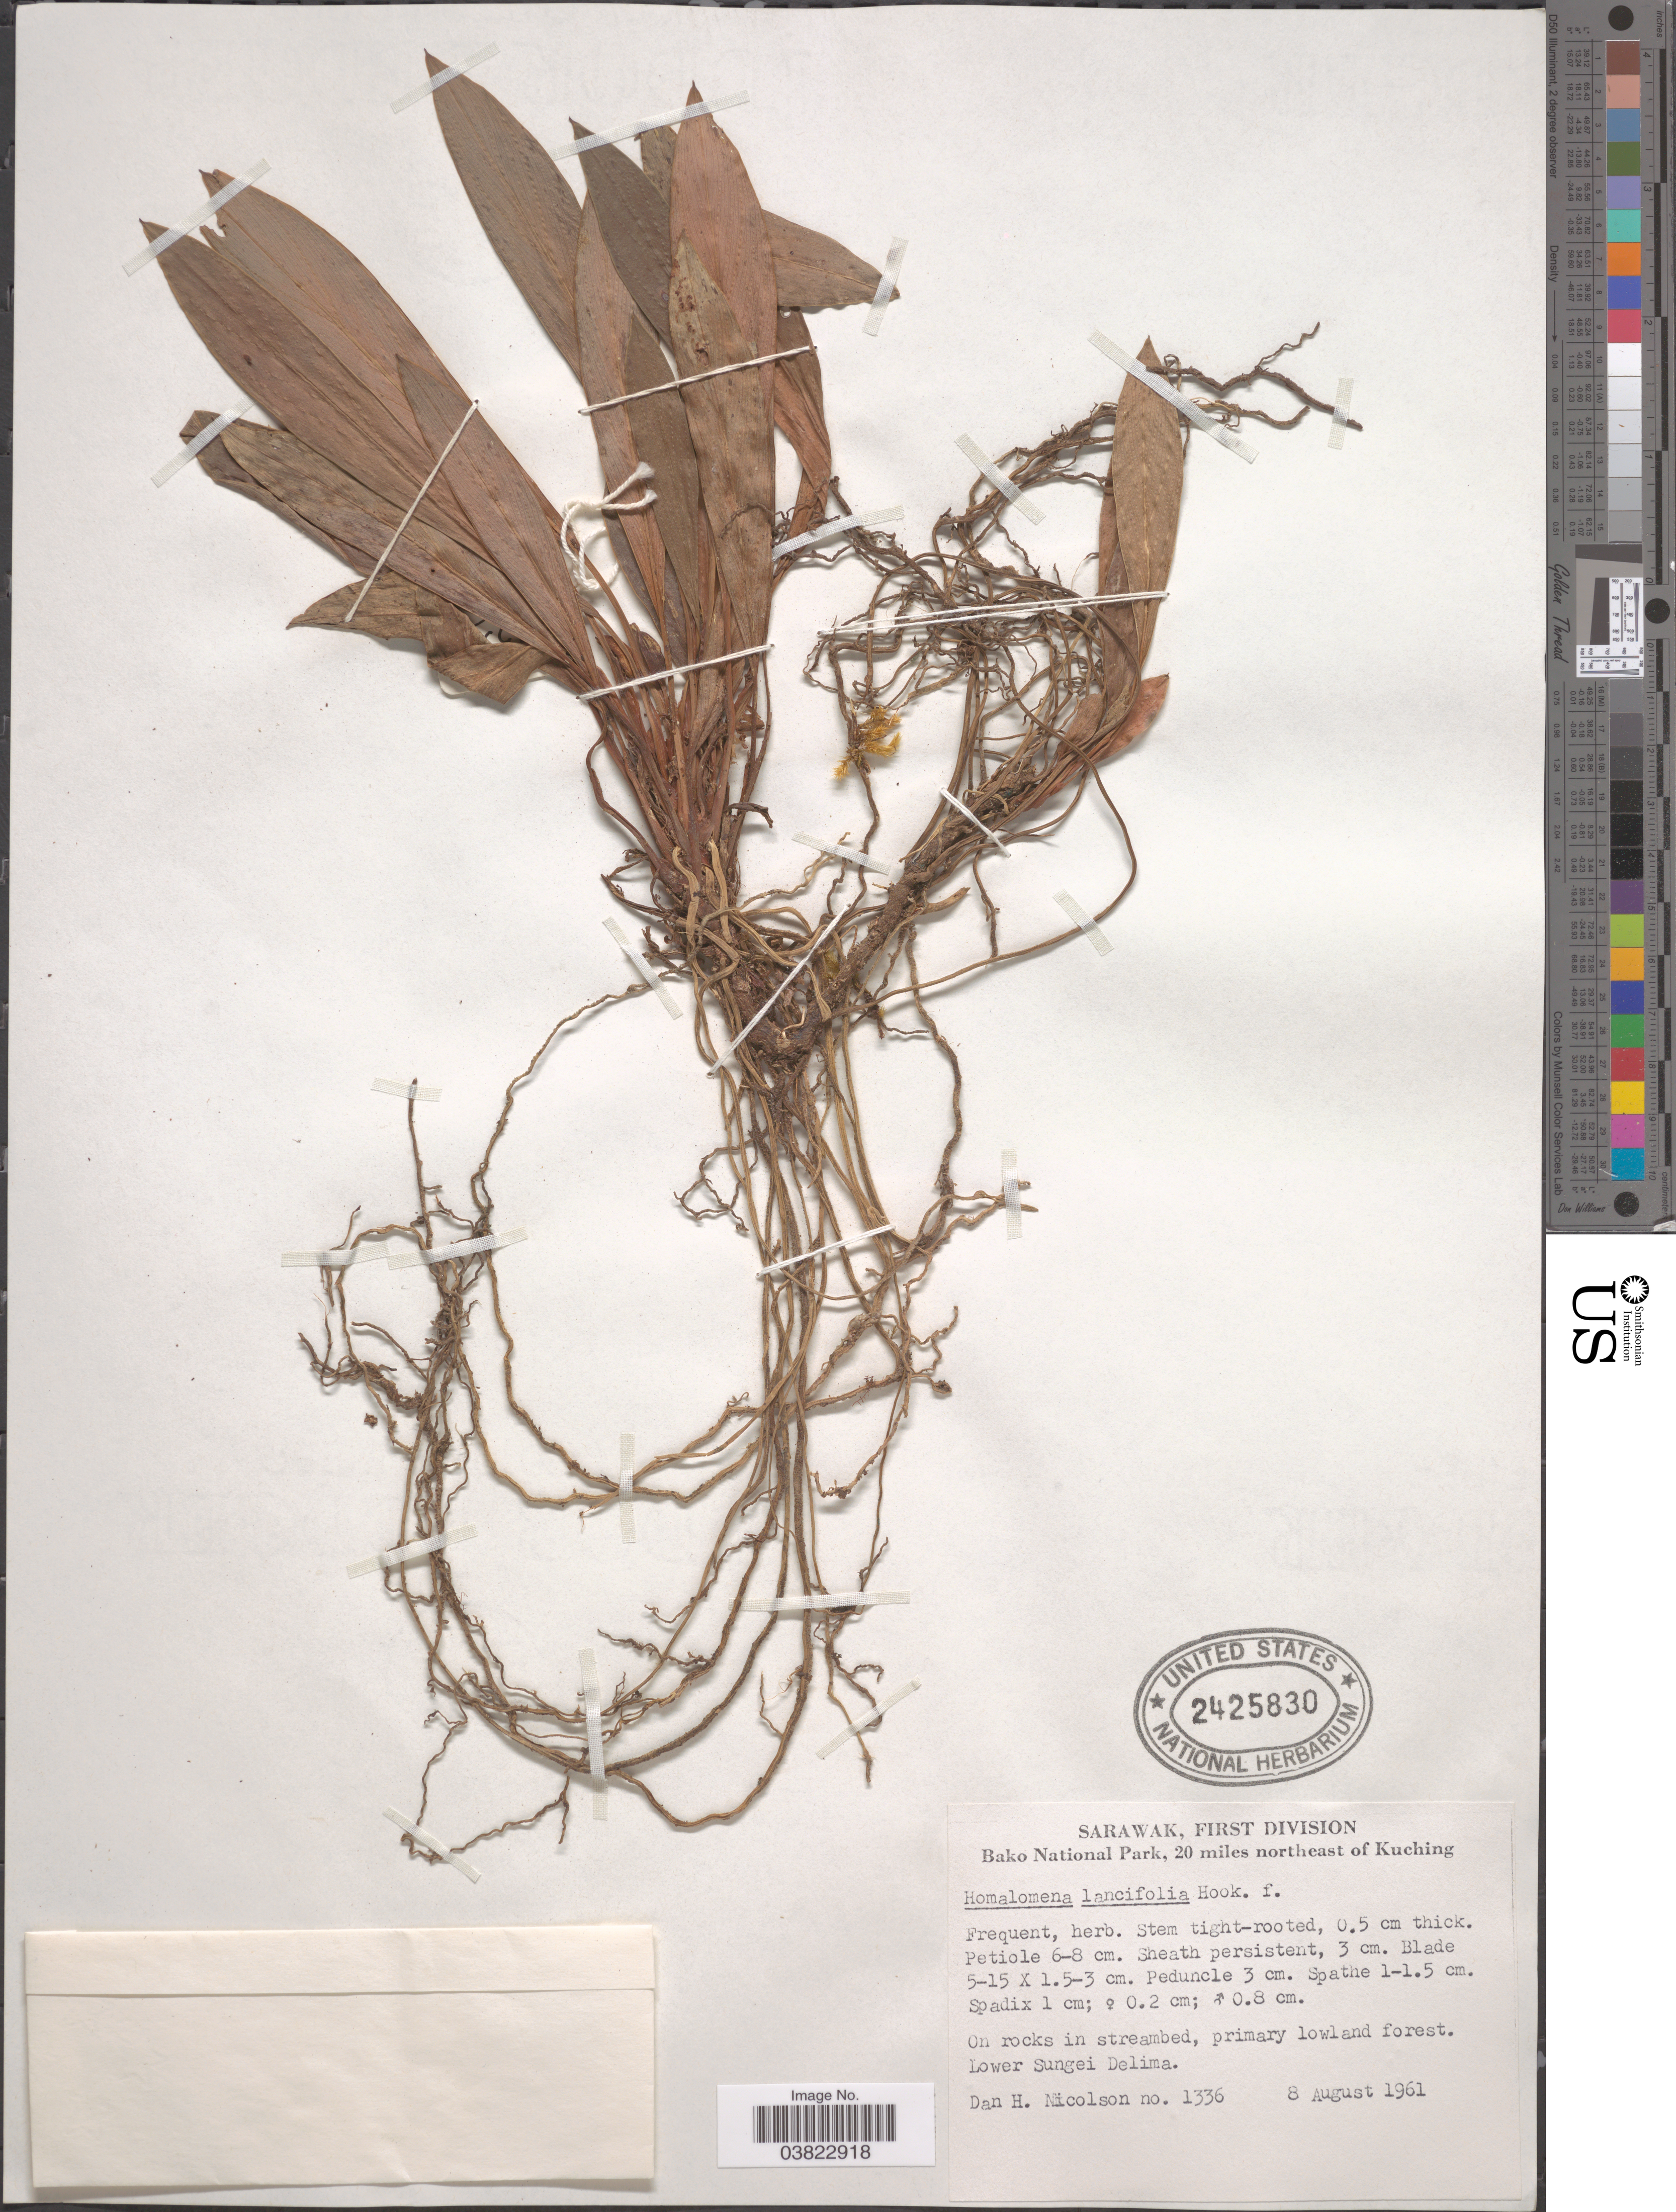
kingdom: Plantae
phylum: Tracheophyta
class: Liliopsida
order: Alismatales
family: Araceae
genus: Homalomena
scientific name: Homalomena lancifolia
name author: Hook. f.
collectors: D. H. Nicolson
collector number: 1336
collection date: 1961-08-08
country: Malaysia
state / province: Sarawak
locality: First Division. Bako National Park, 20 miles northeast of Kuching. Lower Sungei Delima.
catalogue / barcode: US 2425830